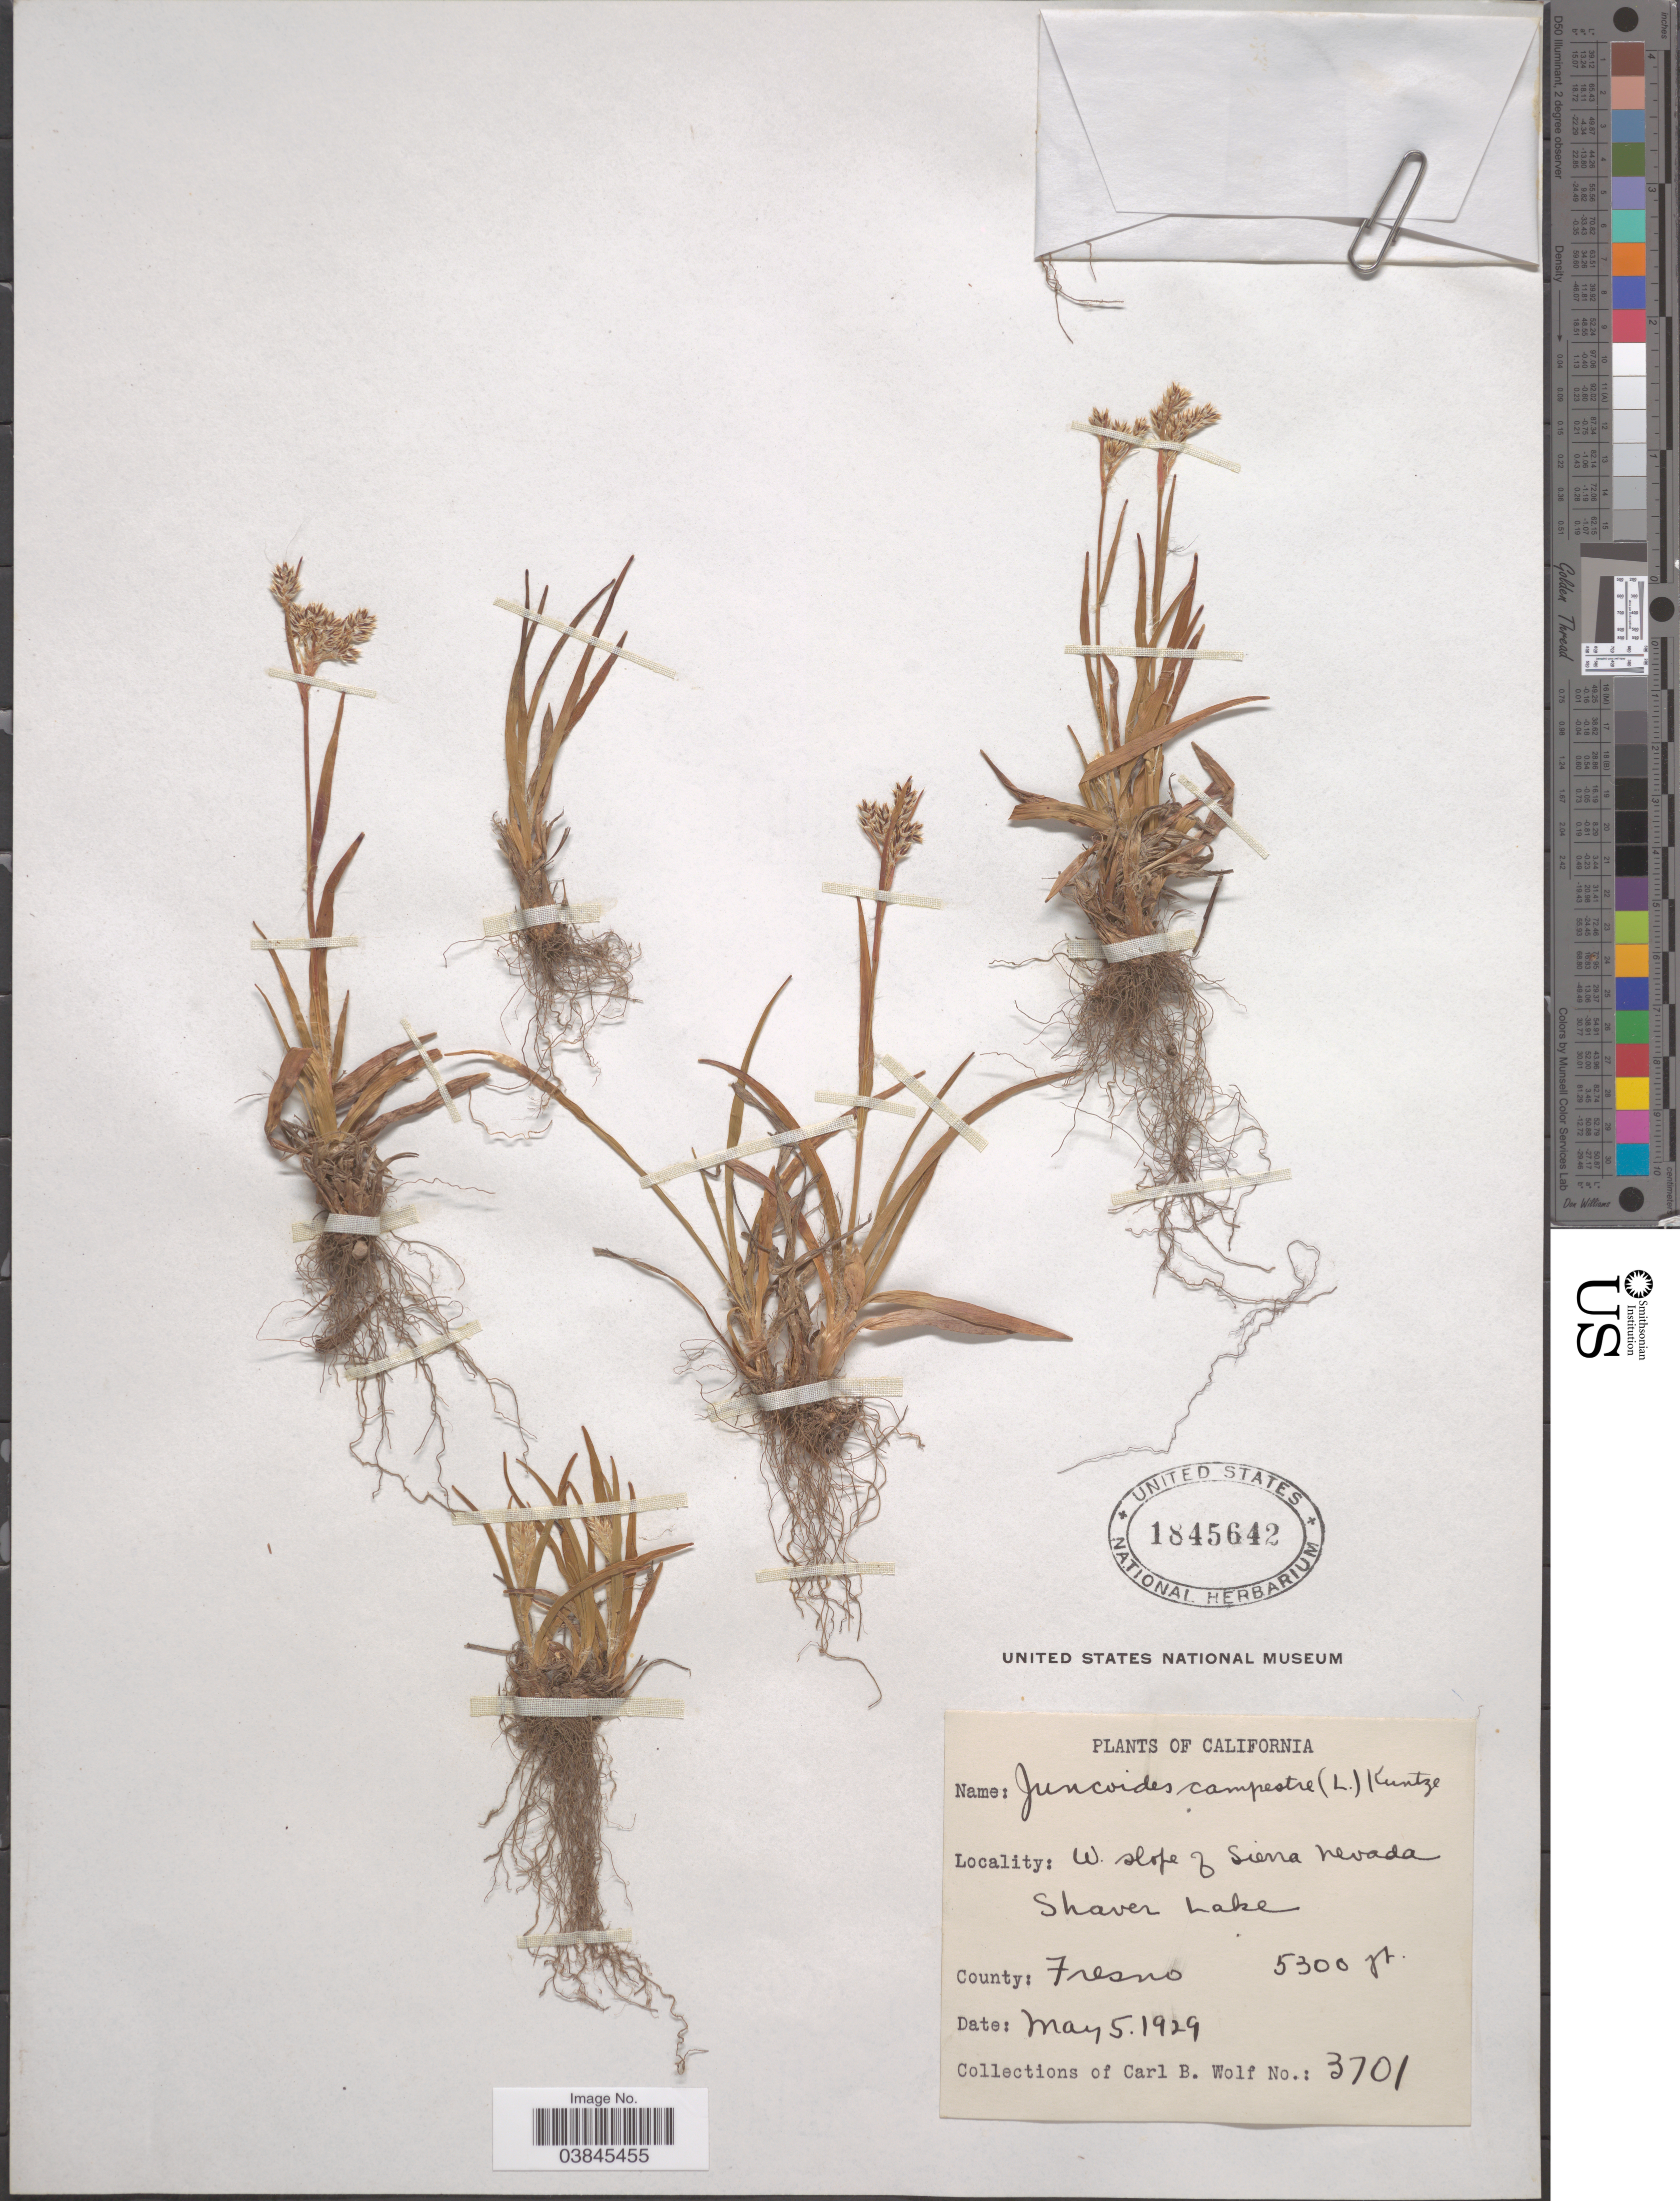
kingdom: Plantae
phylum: Tracheophyta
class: Liliopsida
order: Poales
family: Juncaceae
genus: Luzula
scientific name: Luzula campestris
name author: (L.) DC.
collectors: C. B. Wolf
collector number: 3701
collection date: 1929-05-05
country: United States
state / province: California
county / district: Fresno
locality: W. slope of Sierra Nevada. Shaver Lake. County Fresno.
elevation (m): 1615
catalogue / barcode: US 1845642